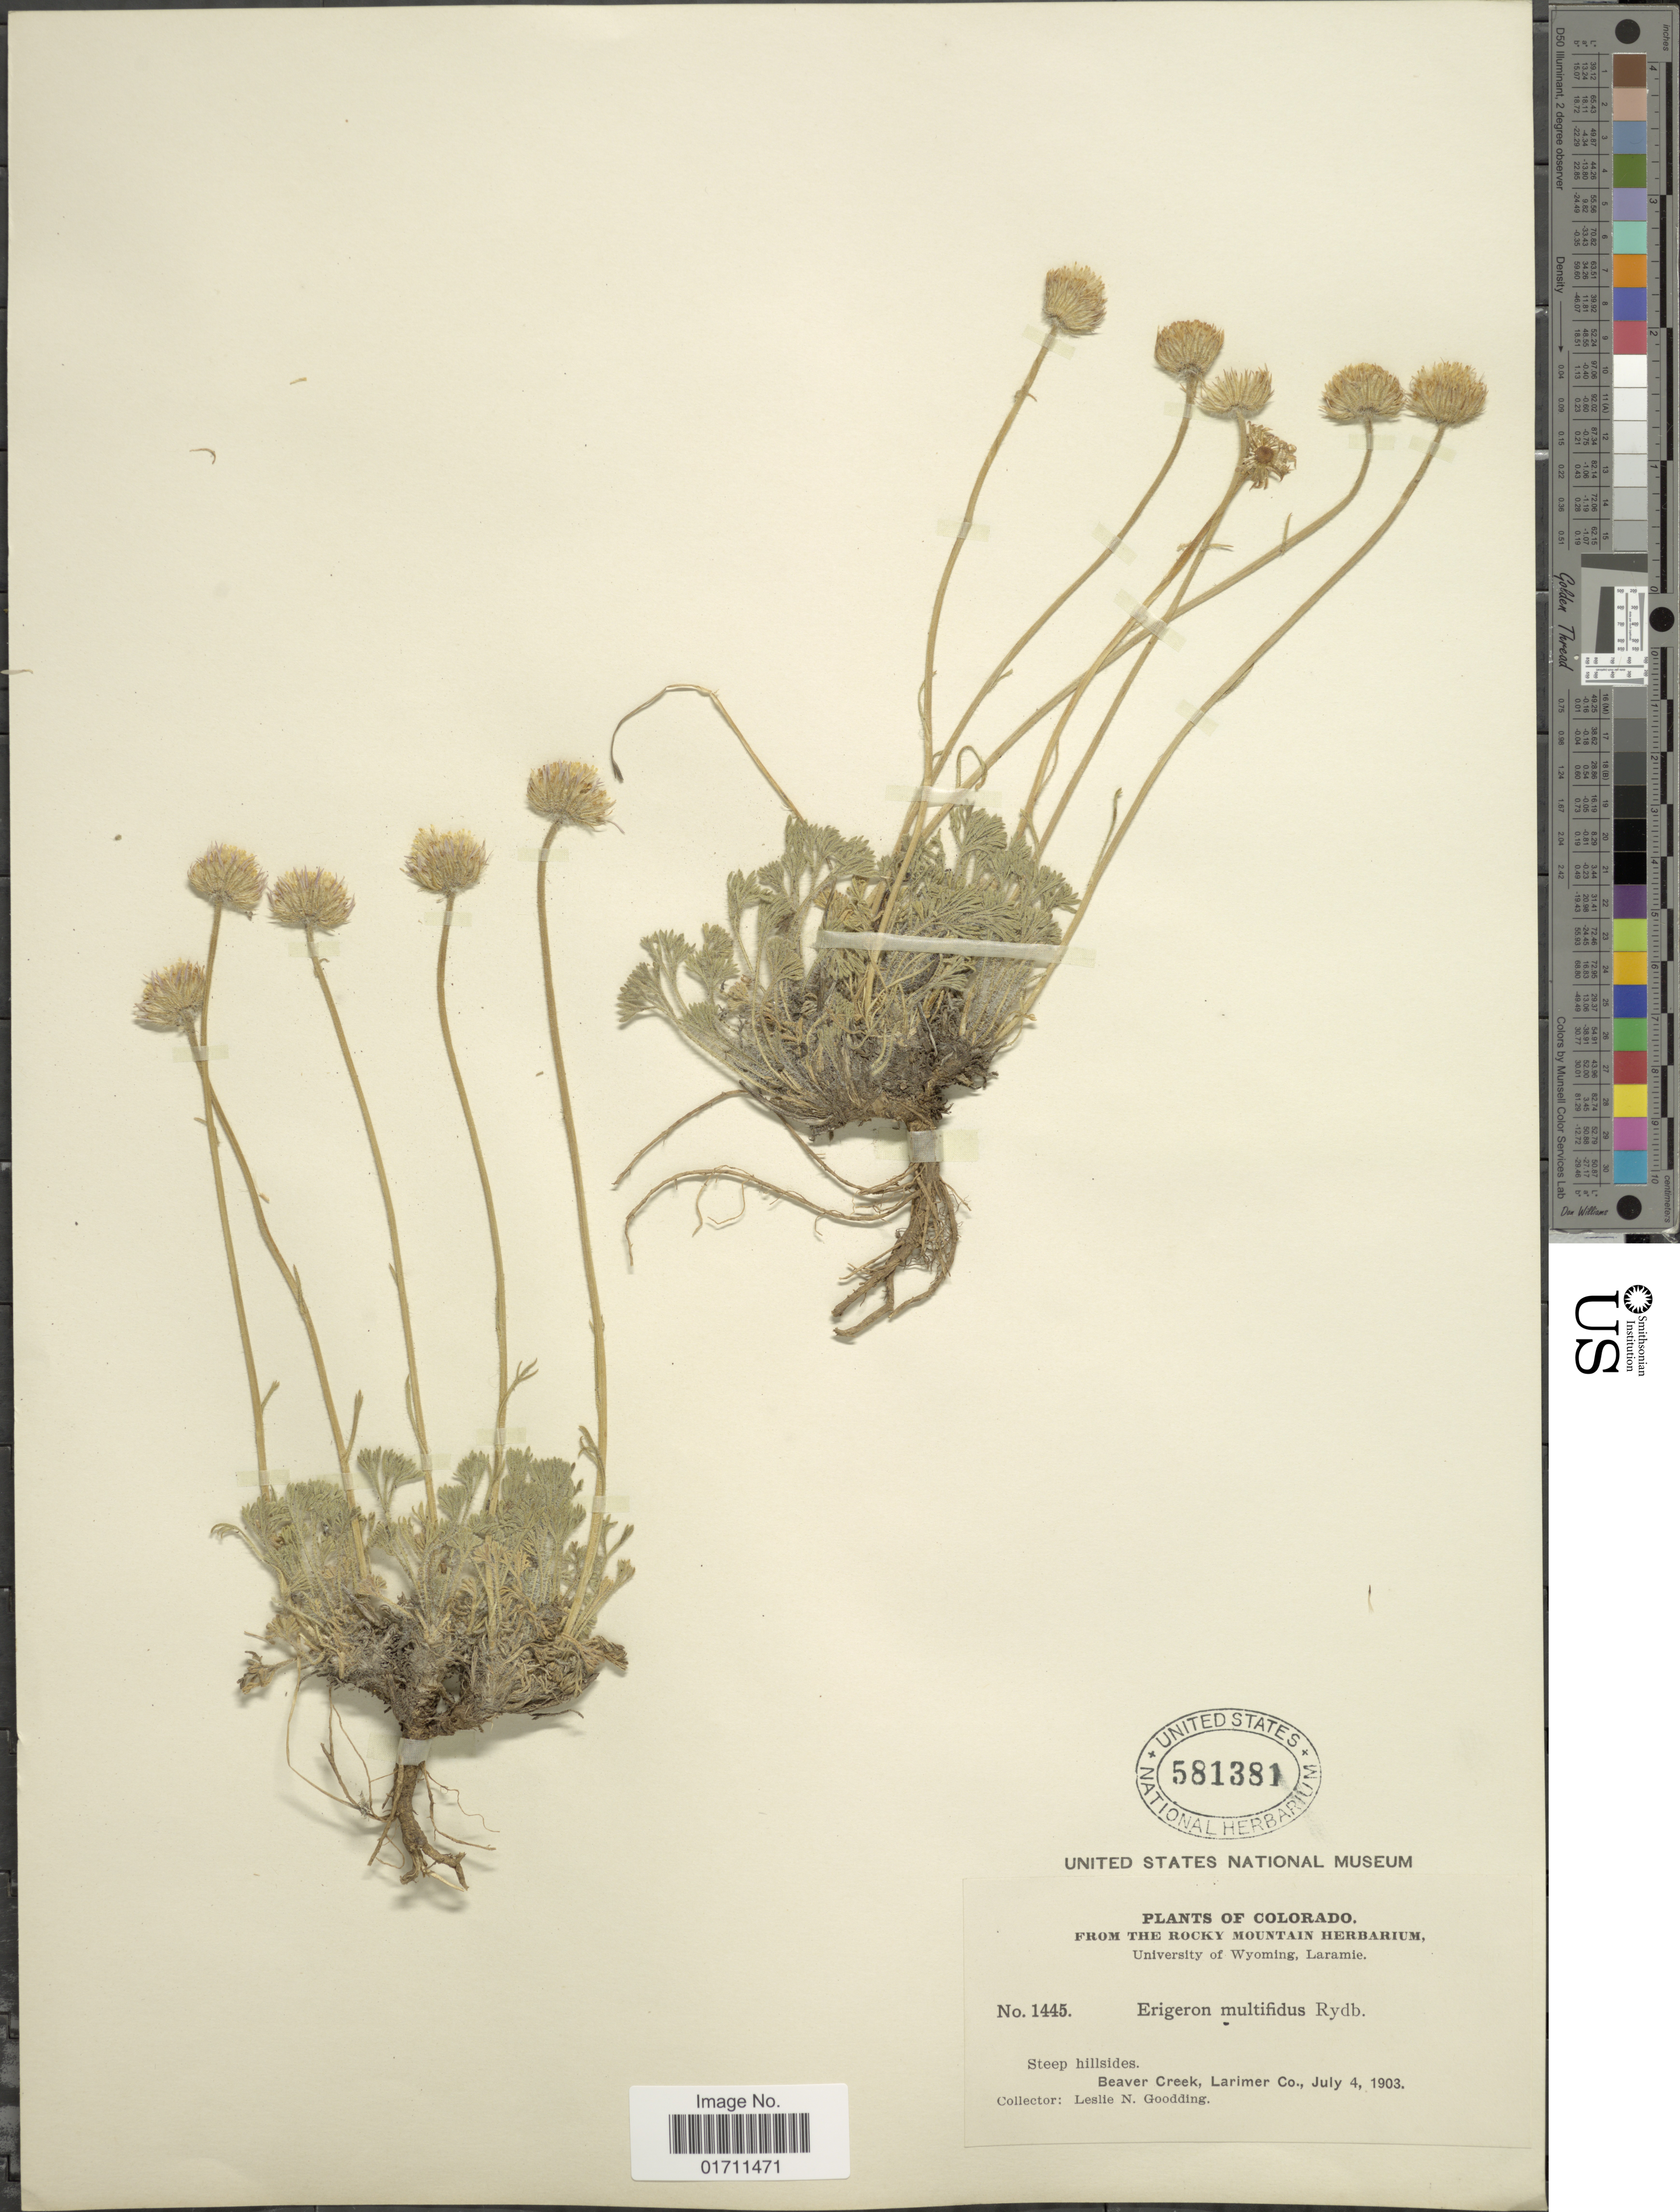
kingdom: Plantae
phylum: Tracheophyta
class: Magnoliopsida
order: Asterales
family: Asteraceae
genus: Erigeron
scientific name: Erigeron compositus var. multifidus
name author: (Rydb.) J.F. Macbr. & Payson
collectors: L. N. Goodding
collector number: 1445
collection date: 1903-07-04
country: United States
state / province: Colorado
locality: Steep hillsides, Beaver Creek, Larimer Co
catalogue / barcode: US 581381